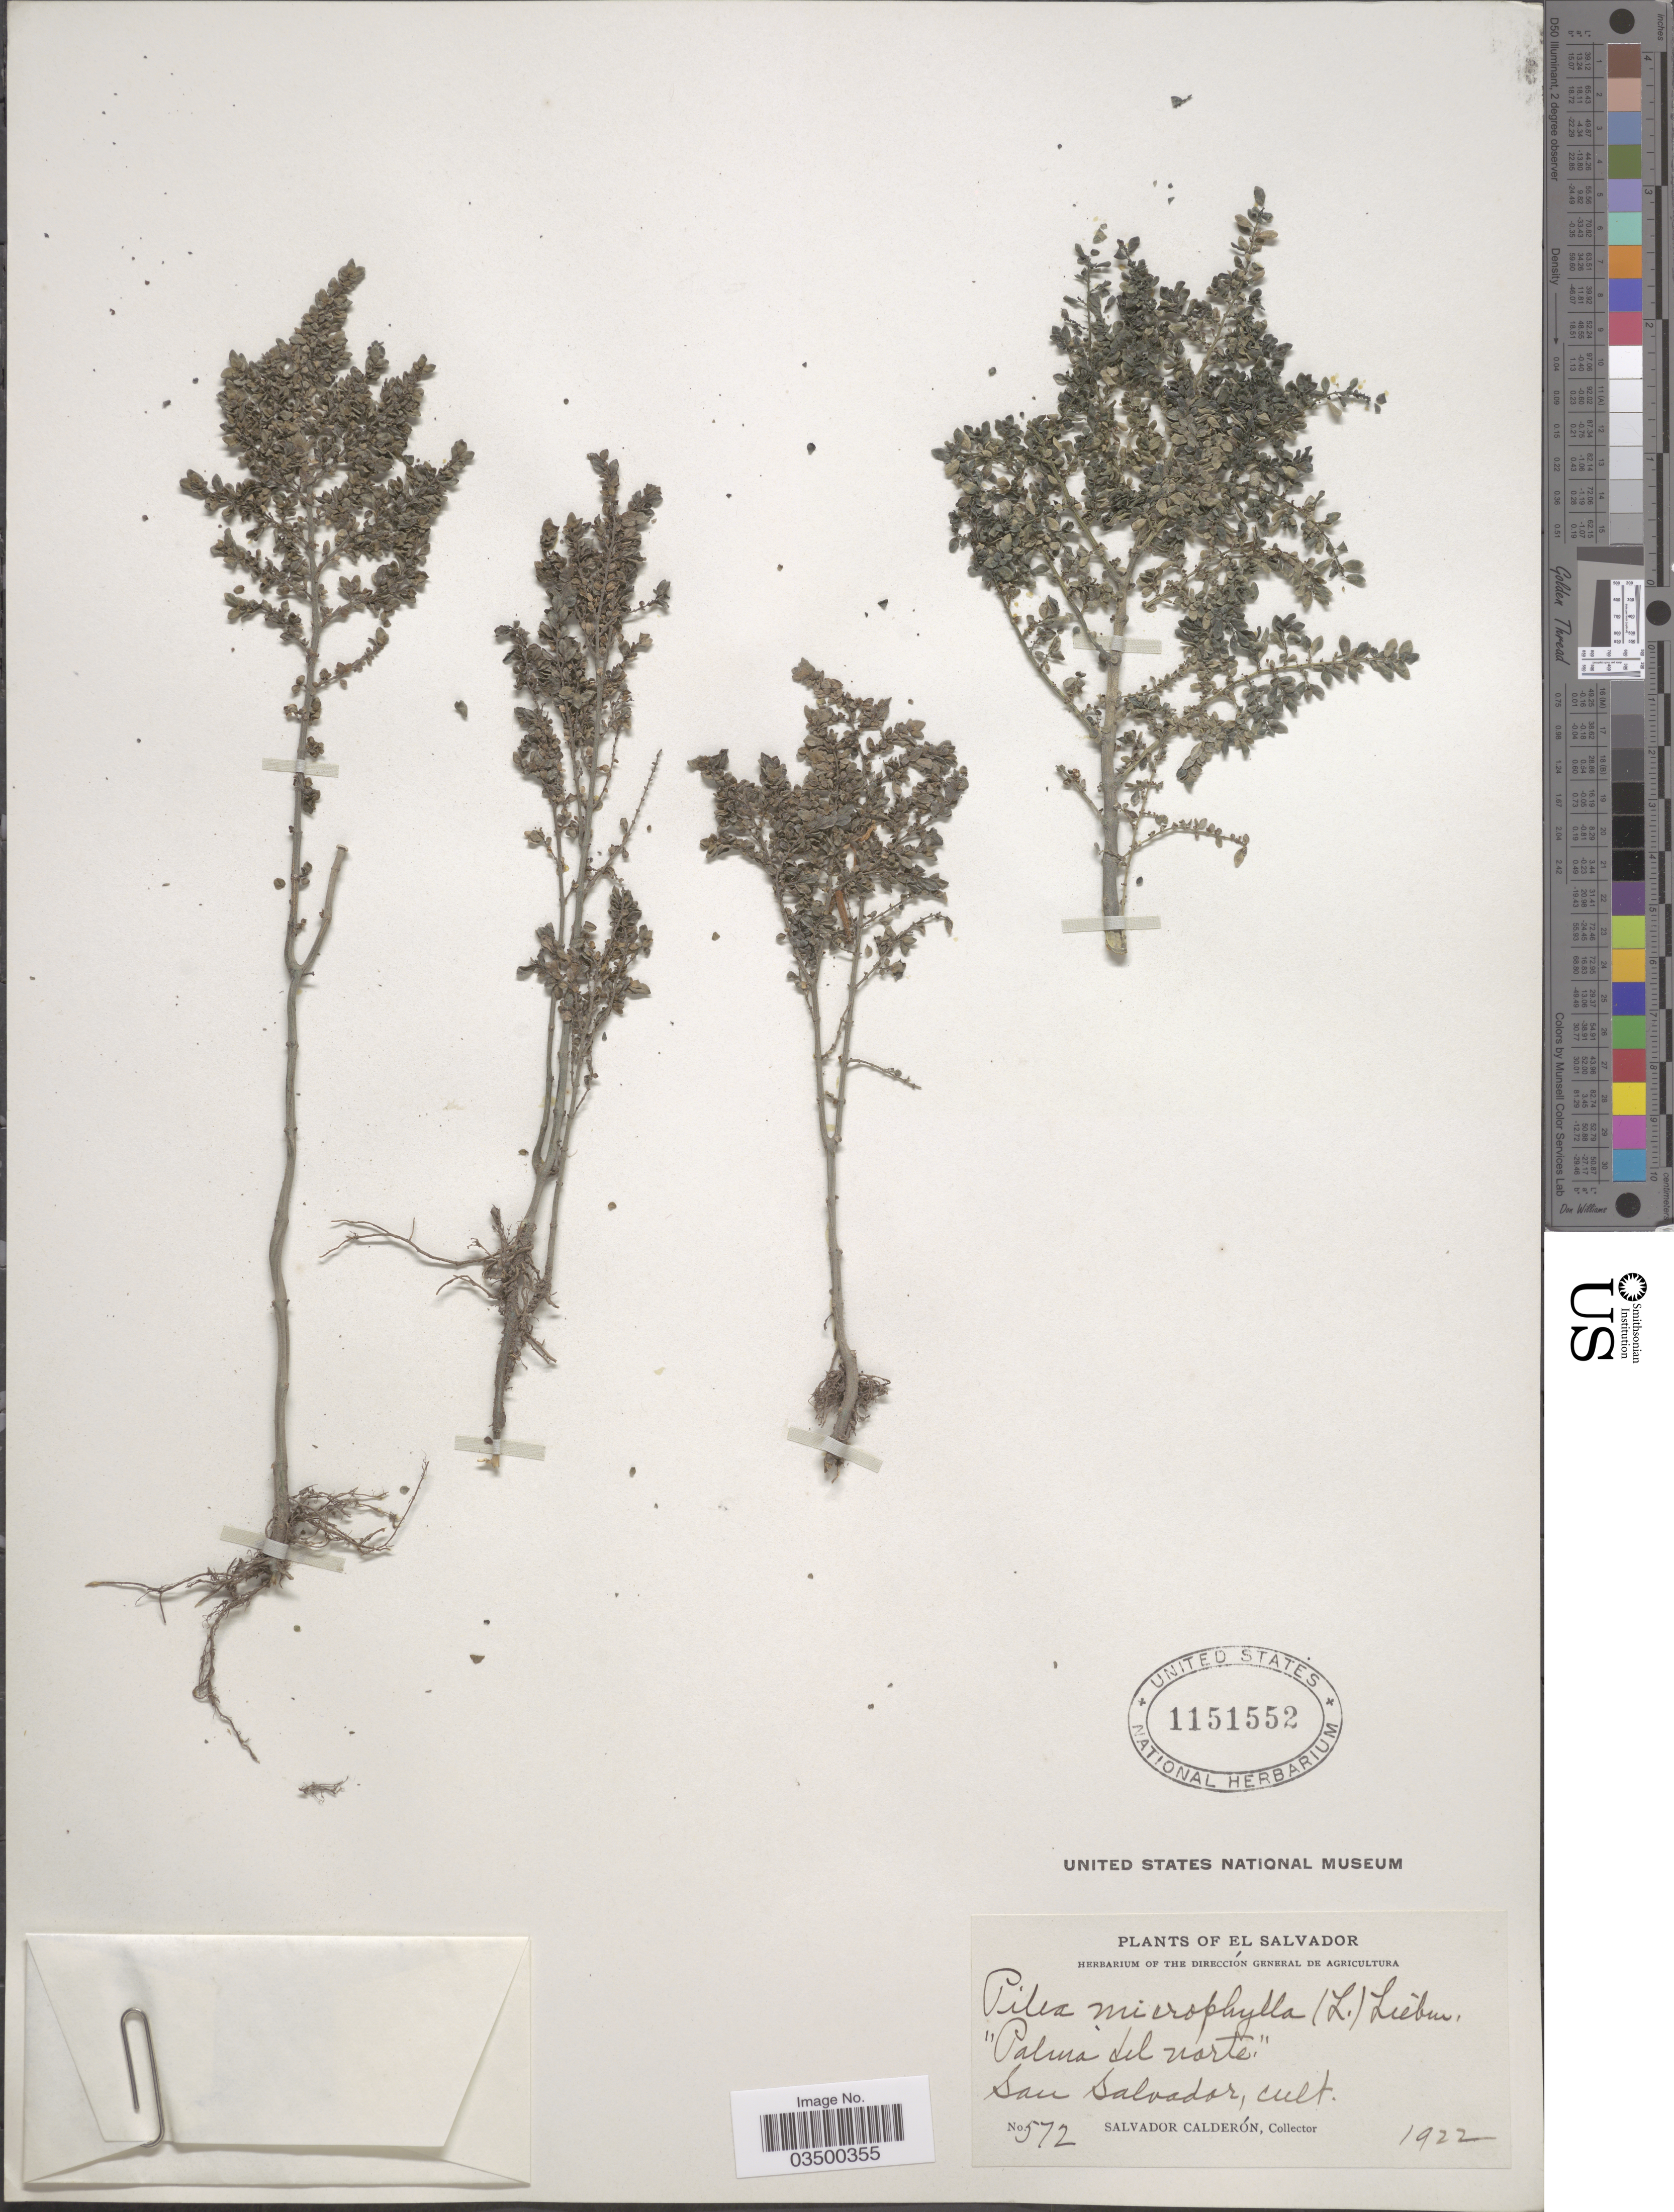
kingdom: Plantae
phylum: Tracheophyta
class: Magnoliopsida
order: Rosales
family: Urticaceae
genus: Pilea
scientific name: Pilea microphylla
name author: (L.) Liebm.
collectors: S. Calderón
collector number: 572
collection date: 1922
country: El Salvador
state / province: San Salvador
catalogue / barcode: US 1151552